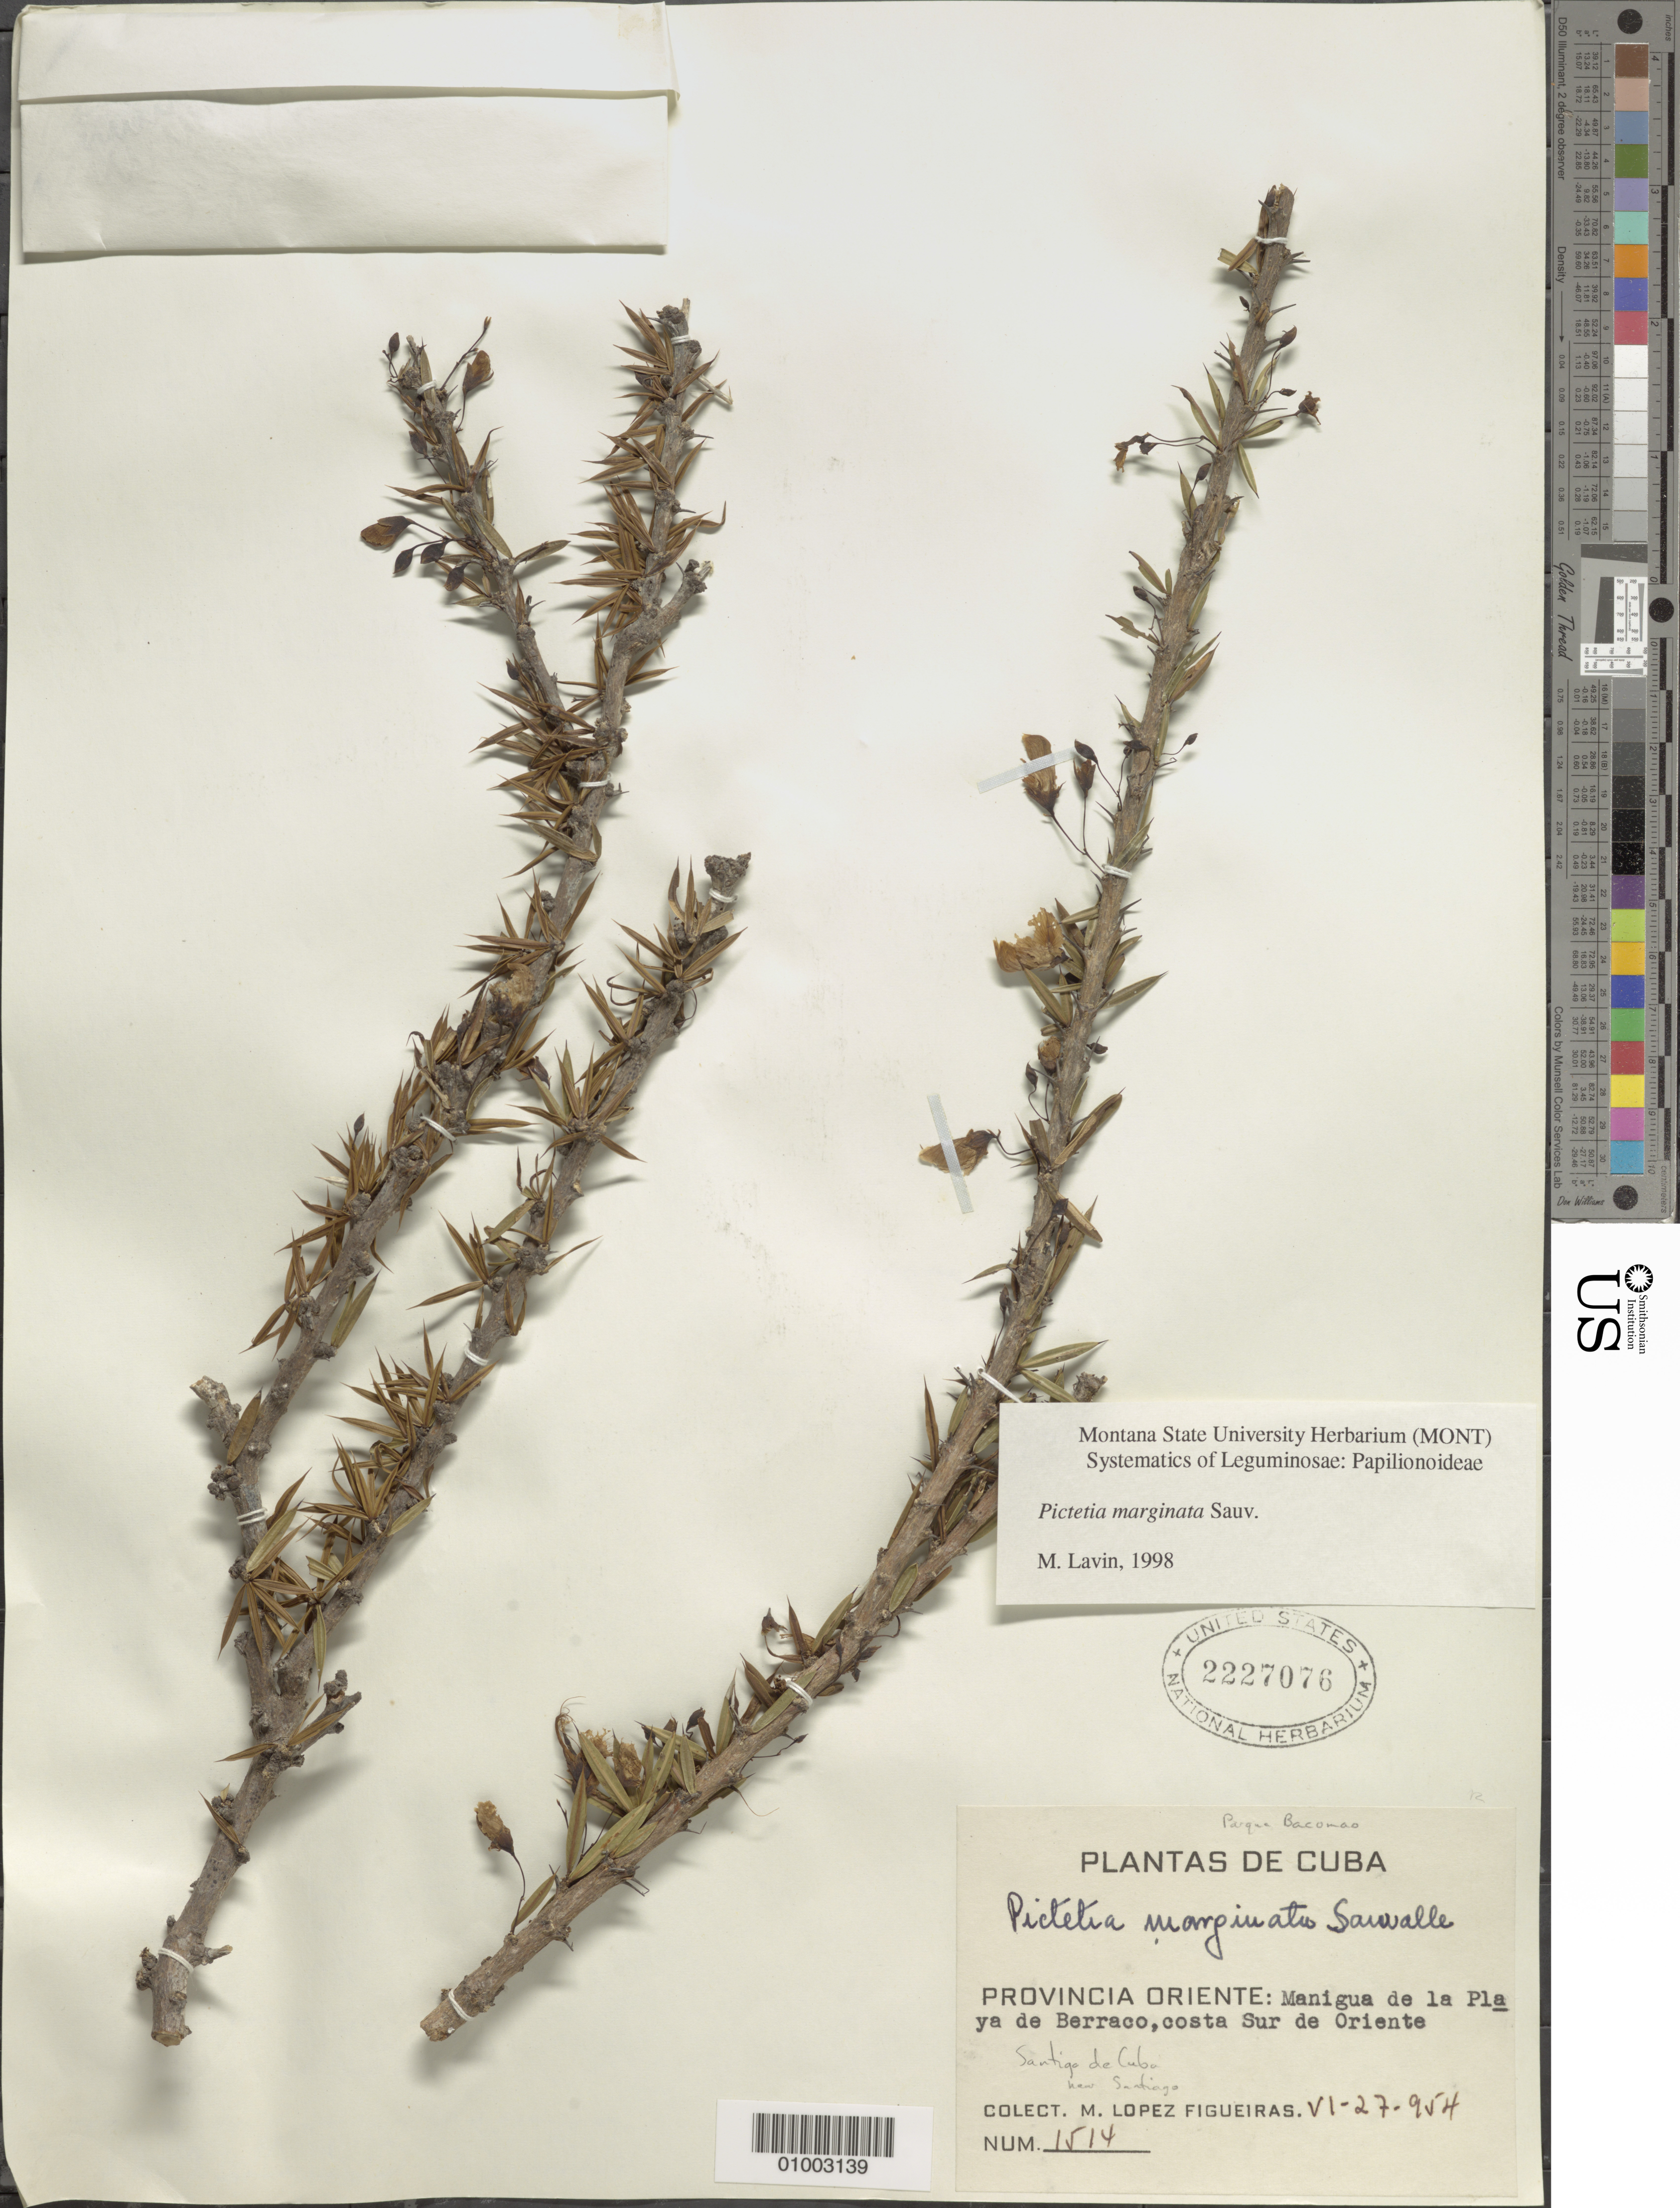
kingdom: Plantae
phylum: Tracheophyta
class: Magnoliopsida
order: Fabales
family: Fabaceae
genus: Pictetia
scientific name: Pictetia marginata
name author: C. Wright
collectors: M. López Figueiras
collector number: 1514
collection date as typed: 27 Jun 1954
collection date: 1954-06-27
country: Cuba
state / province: Santiago de Cuba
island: Cuba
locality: Manigua de la Playa de Berraco, costa Sur de Oriente, near Santiago de Cuba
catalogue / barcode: US 2227076